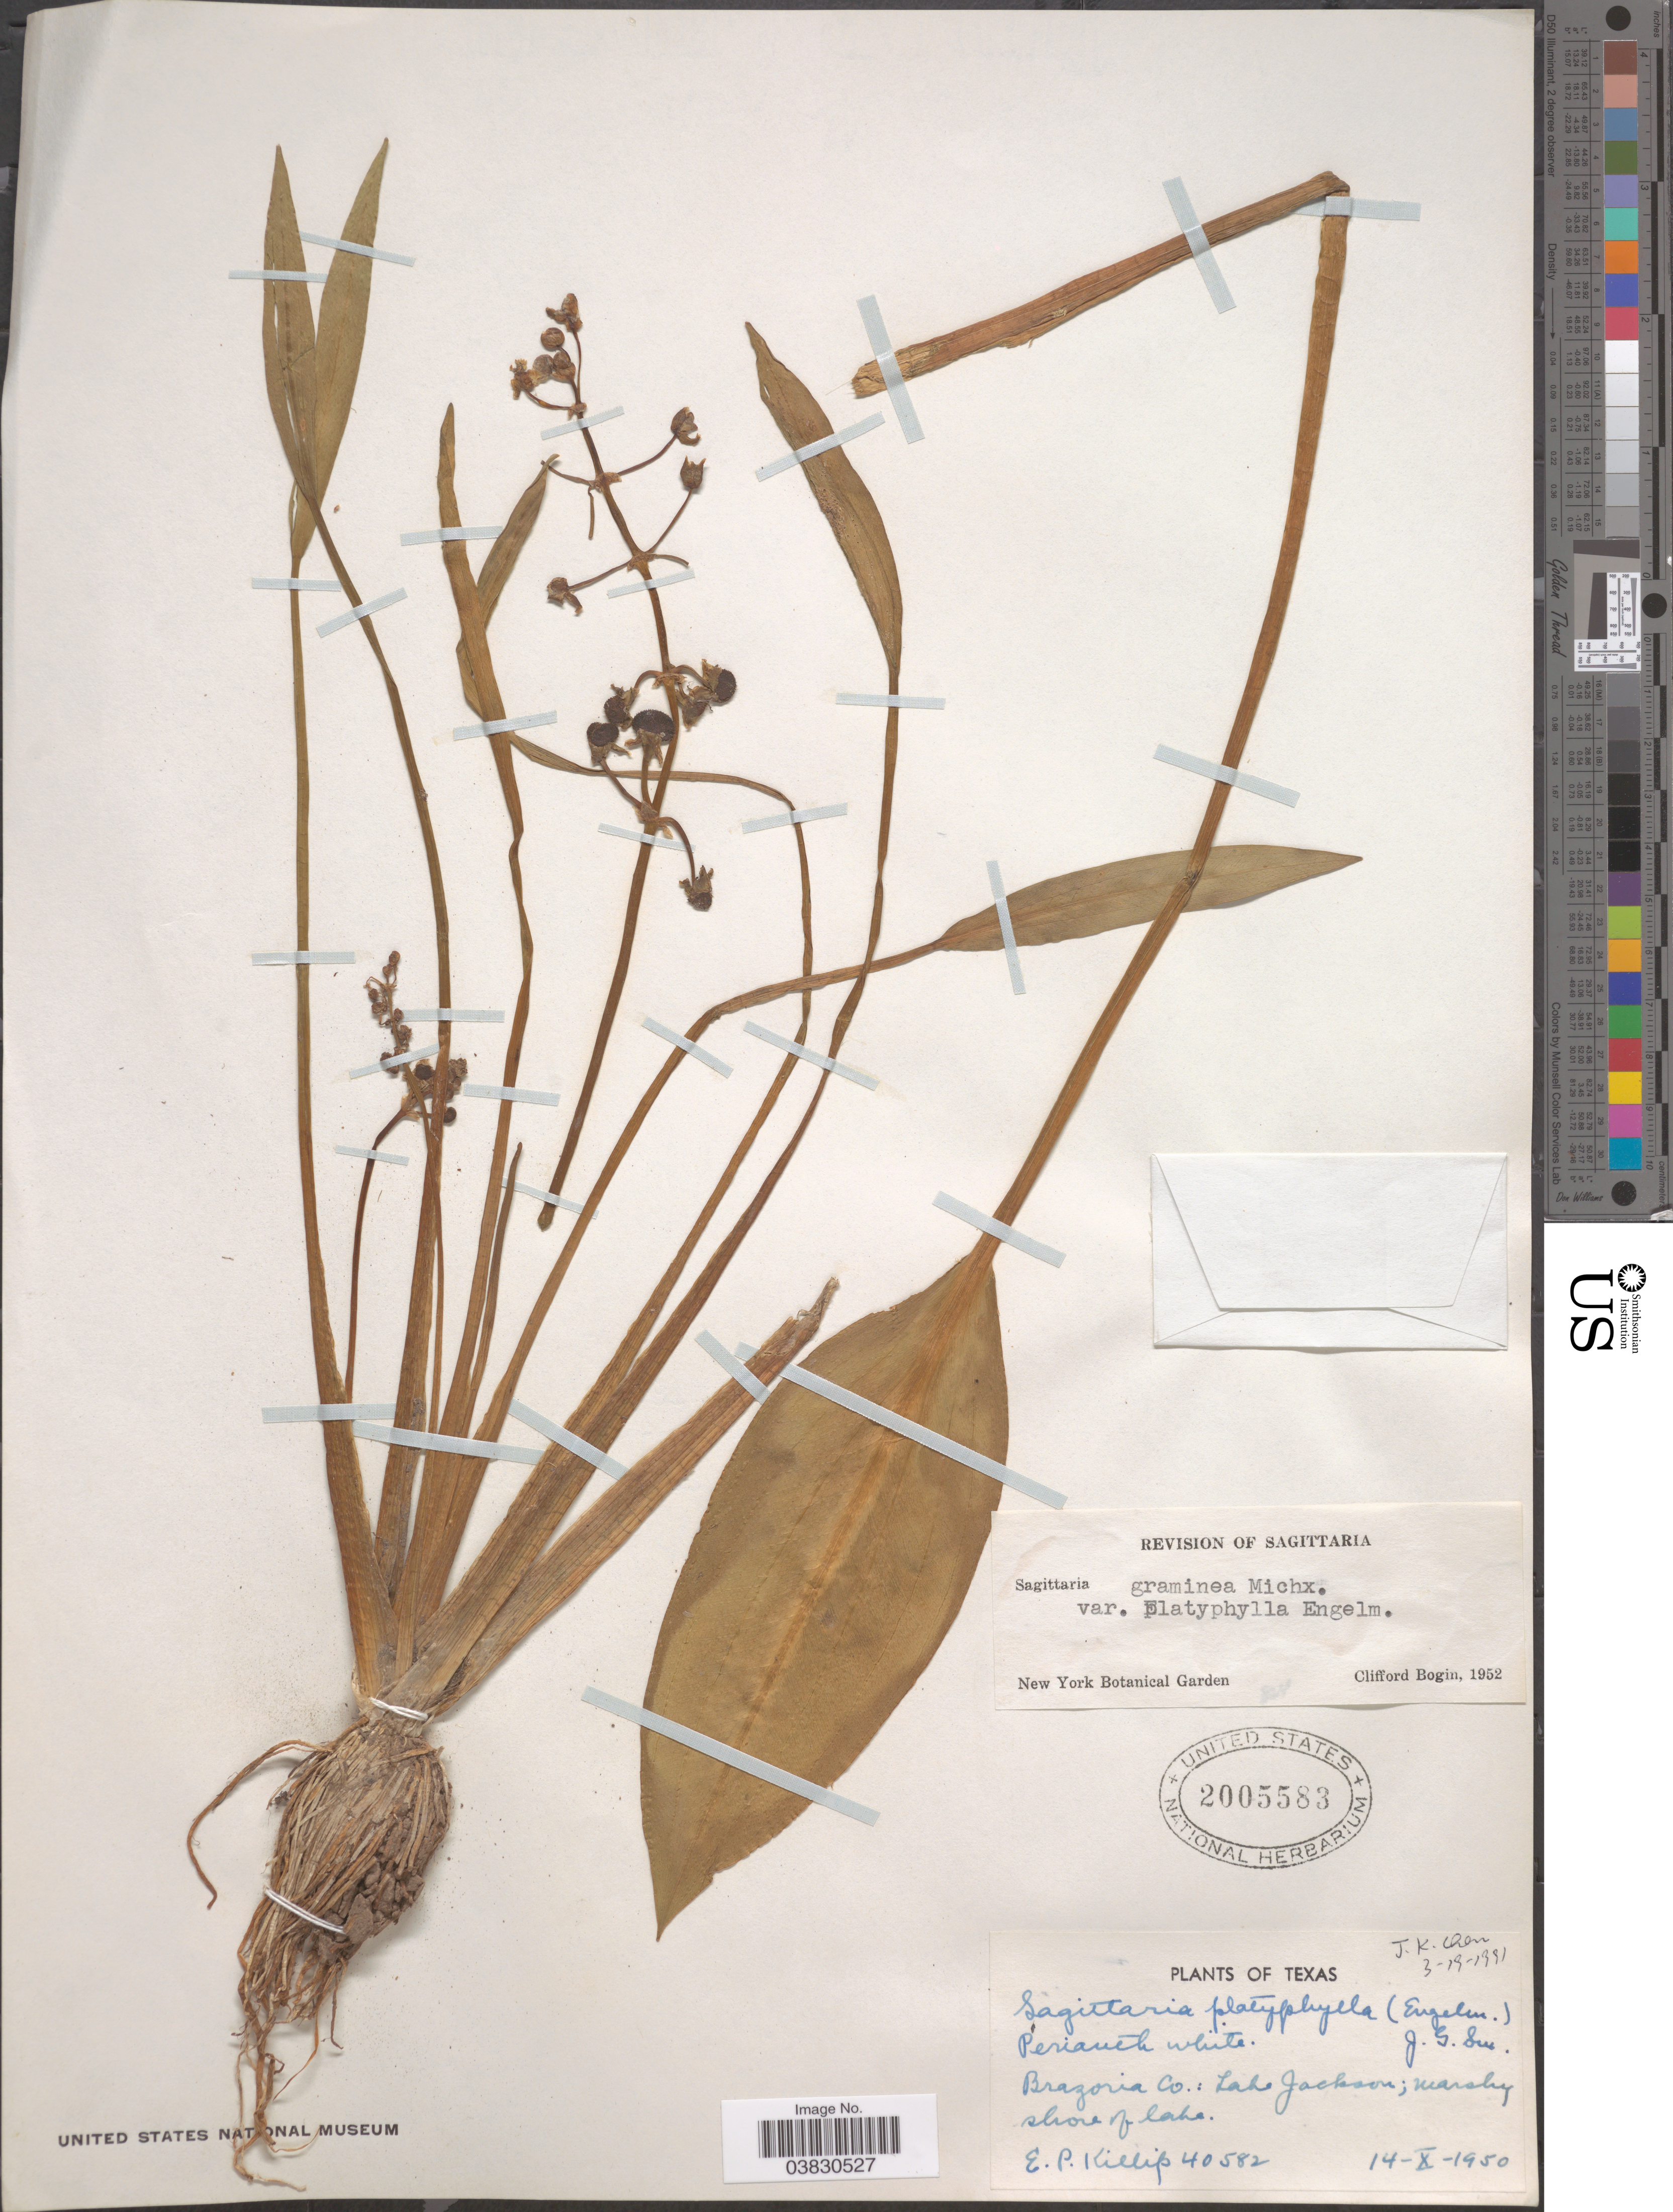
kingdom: Plantae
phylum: Tracheophyta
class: Liliopsida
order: Alismatales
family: Alismataceae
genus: Sagittaria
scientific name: Sagittaria platyphylla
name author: (Englem.) J.G. Sm.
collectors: E. P. Killip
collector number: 40582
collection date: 1950-10-14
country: United States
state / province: Texas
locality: Brazoria Co.: Lake Jackson; marshy shore of lake.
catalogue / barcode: US 2005583